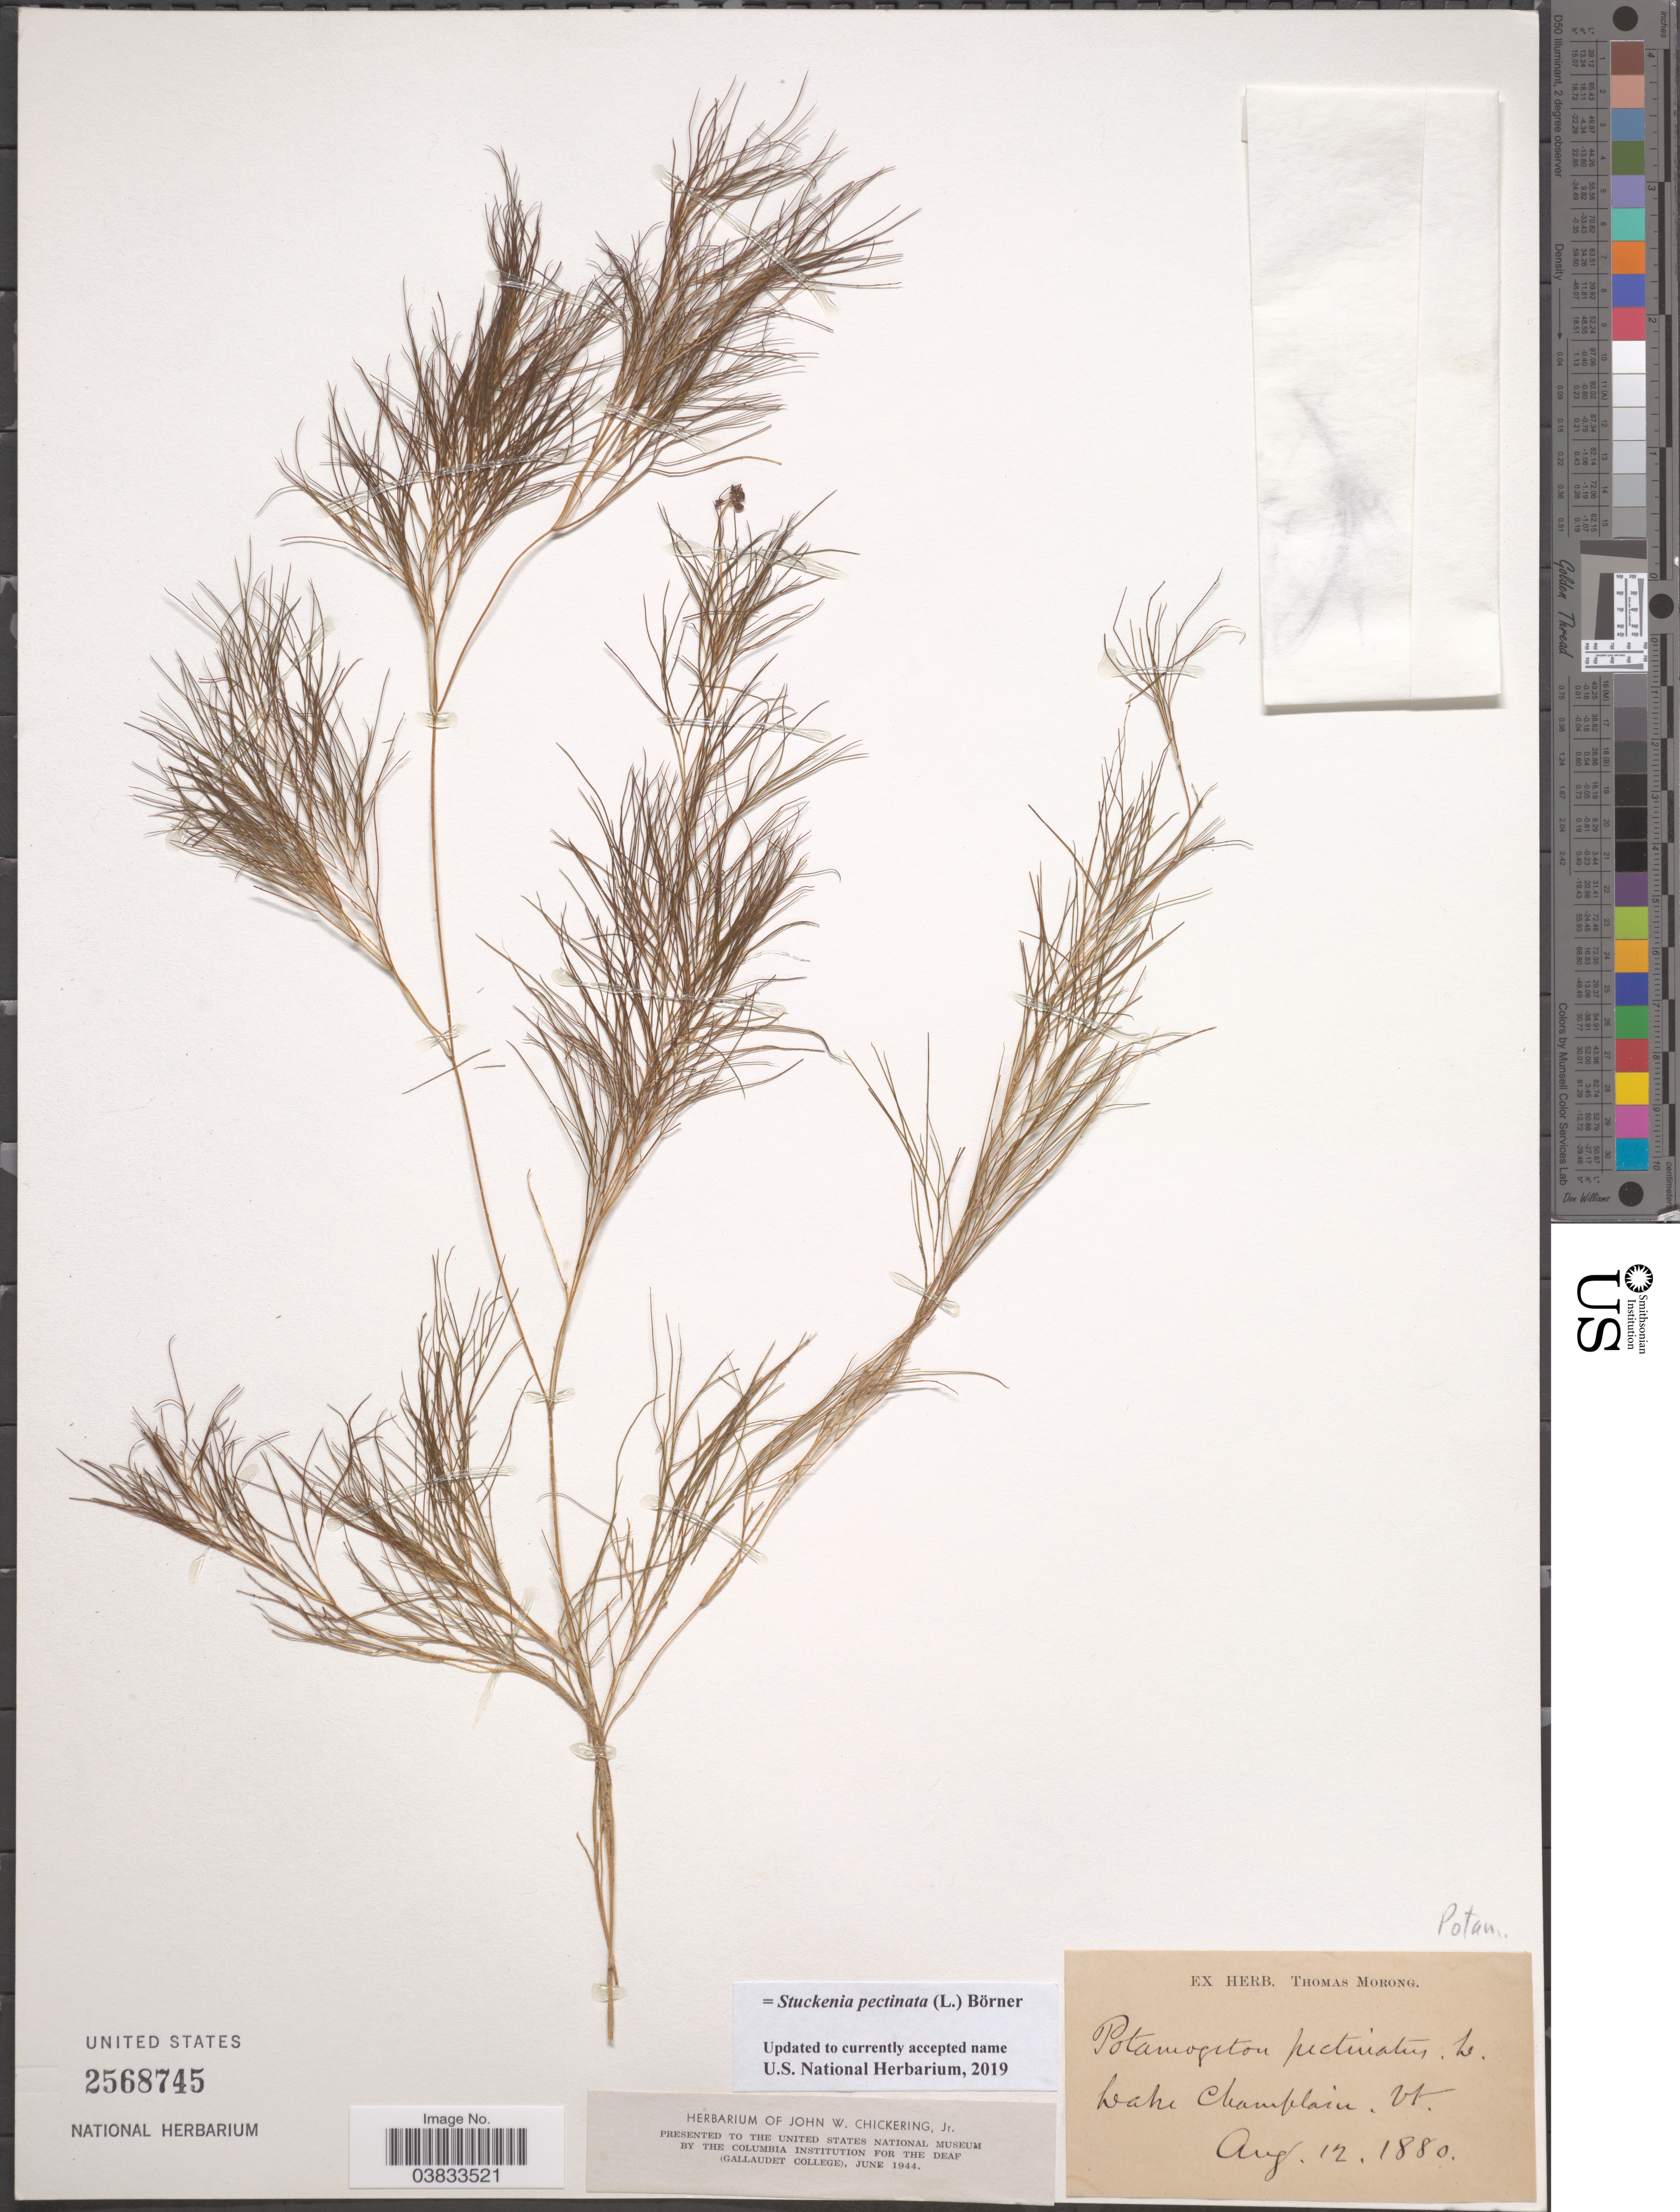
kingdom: Plantae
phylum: Tracheophyta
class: Liliopsida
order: Alismatales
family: Potamogetonaceae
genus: Stuckenia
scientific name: Stuckenia pectinata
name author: (L.) Börner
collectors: ex Herb. T. Morong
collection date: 1880-08-12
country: United States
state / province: Vermont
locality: Lake Champlain.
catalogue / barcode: US 2568745